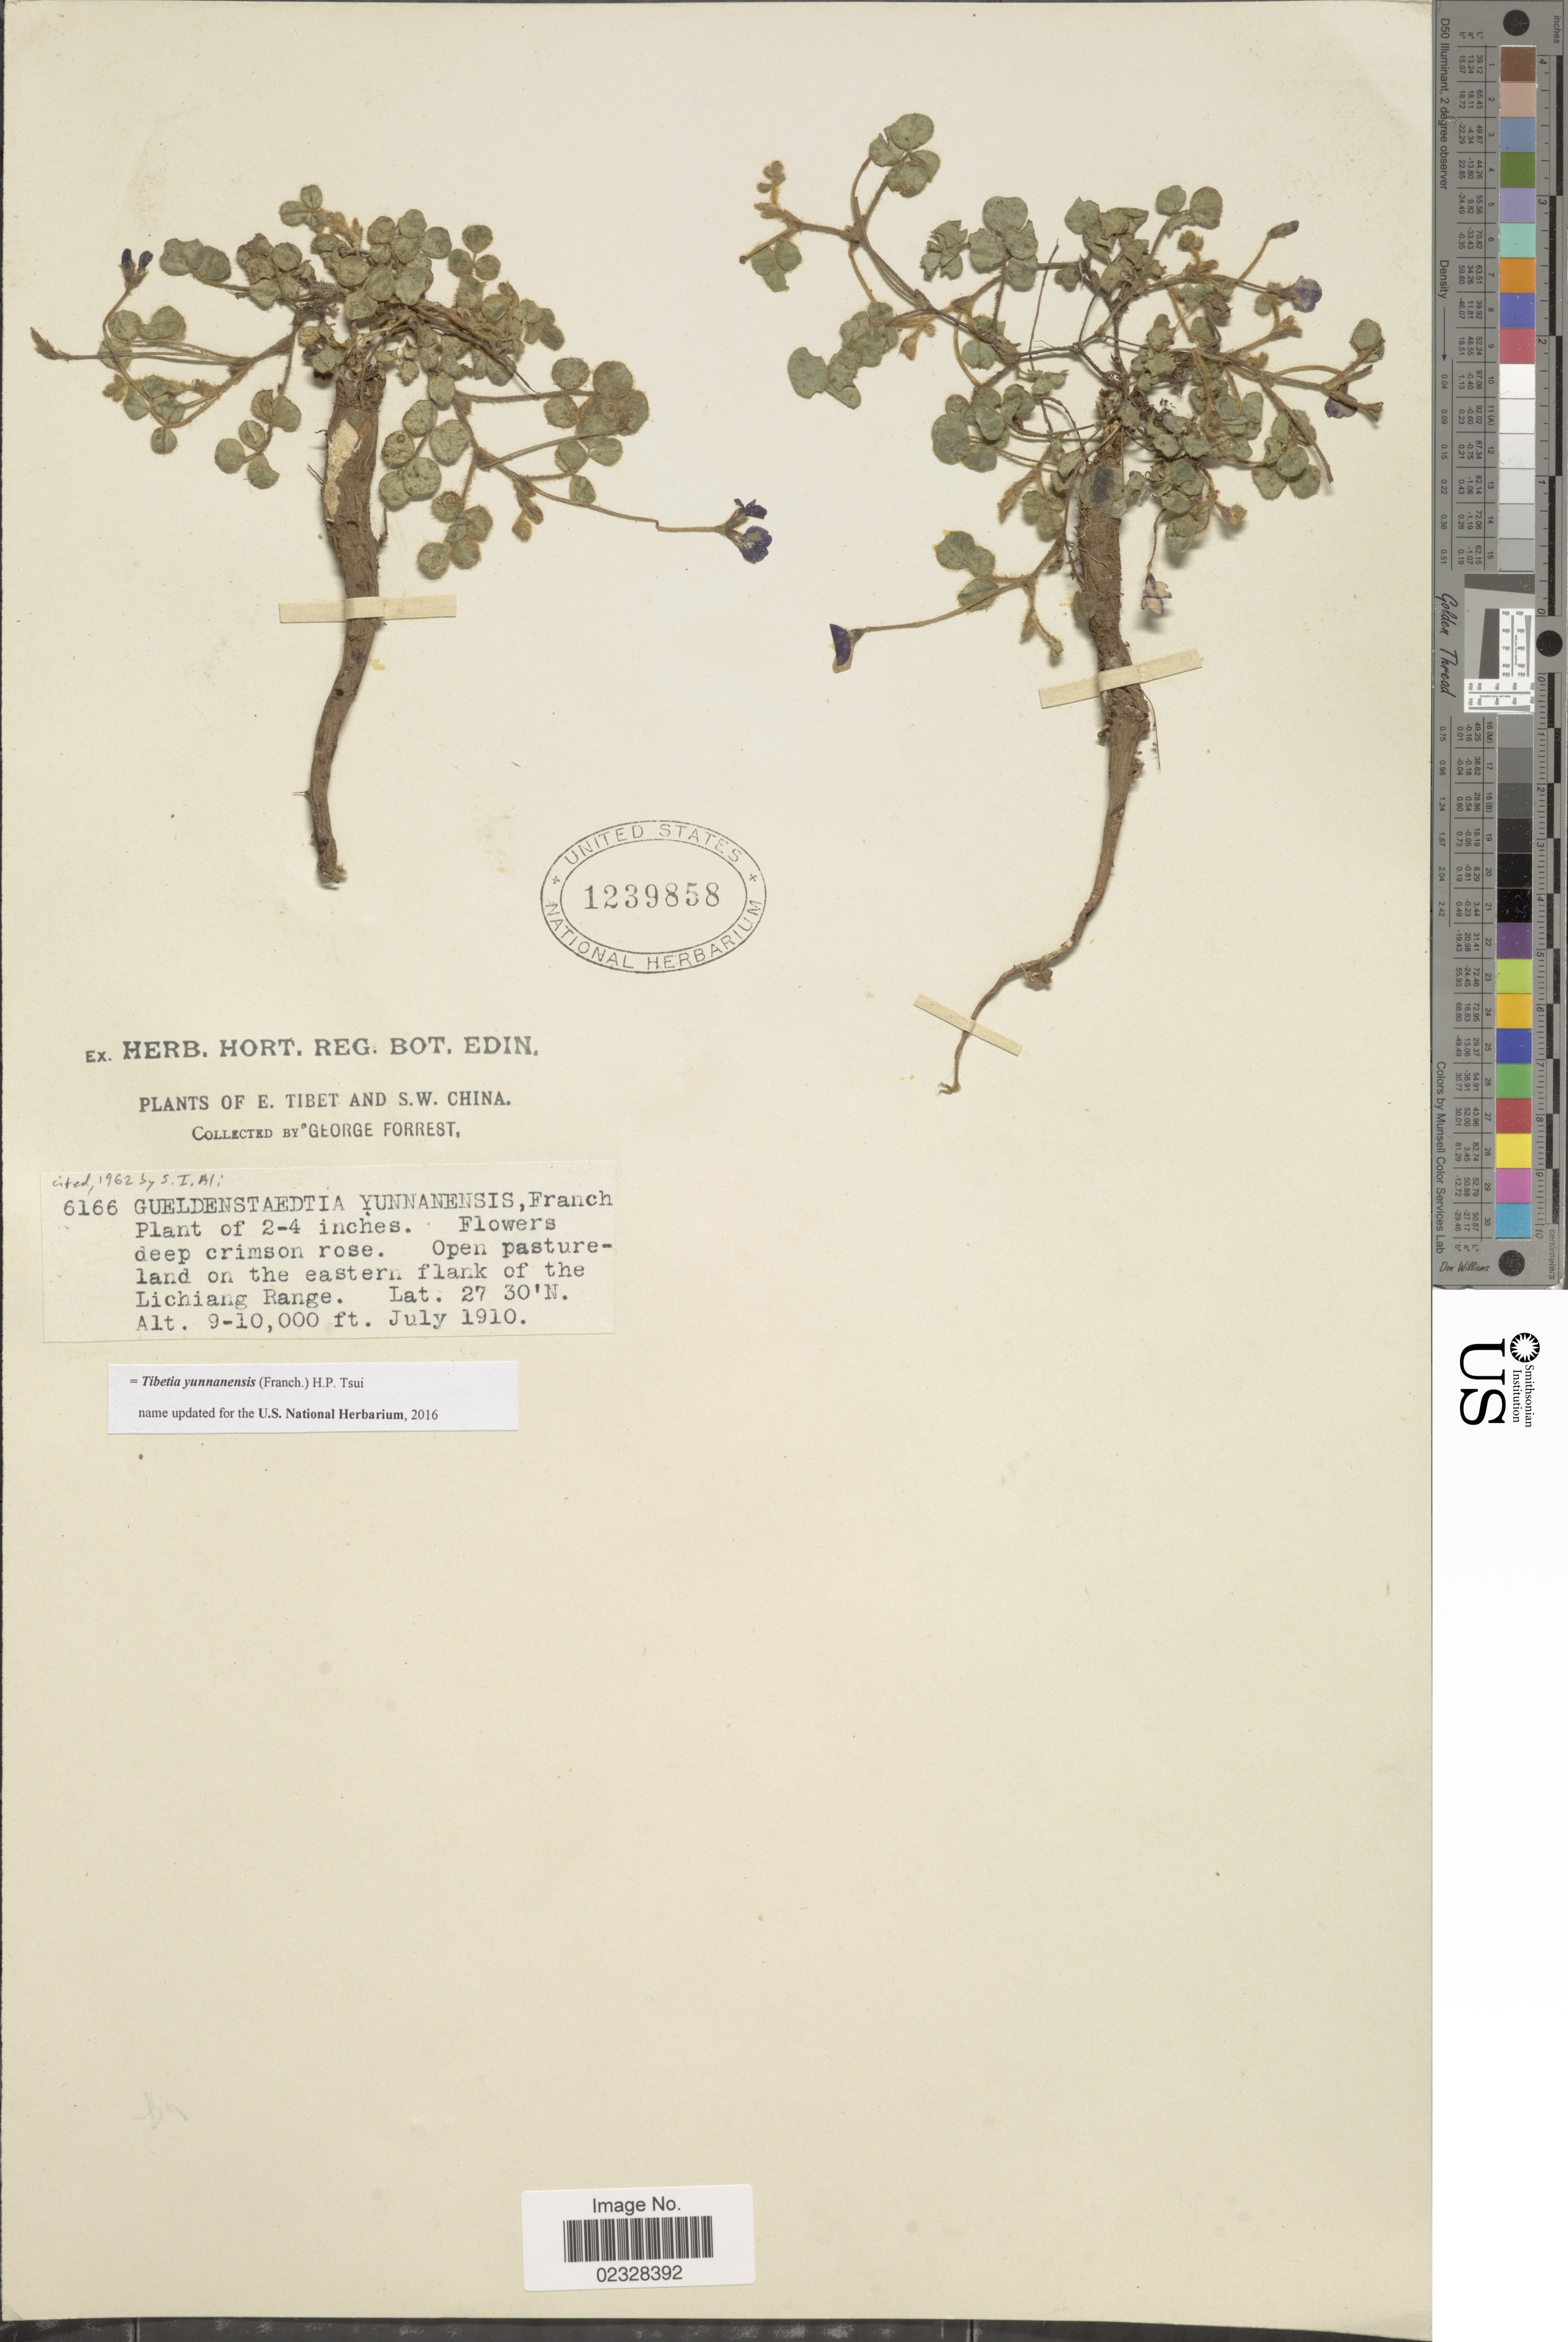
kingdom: Plantae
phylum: Tracheophyta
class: Magnoliopsida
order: Fabales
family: Fabaceae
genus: Tibetia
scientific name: Tibetia yunnanensis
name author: (Franch.) H.B. Cui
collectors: G. Forrest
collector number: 6166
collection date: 1910-07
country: China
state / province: Yunnan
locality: E. Tibet and S.W. China, open pasture-land on the eastern flank of the Lichiang Range.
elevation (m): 2743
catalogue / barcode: US 1239858